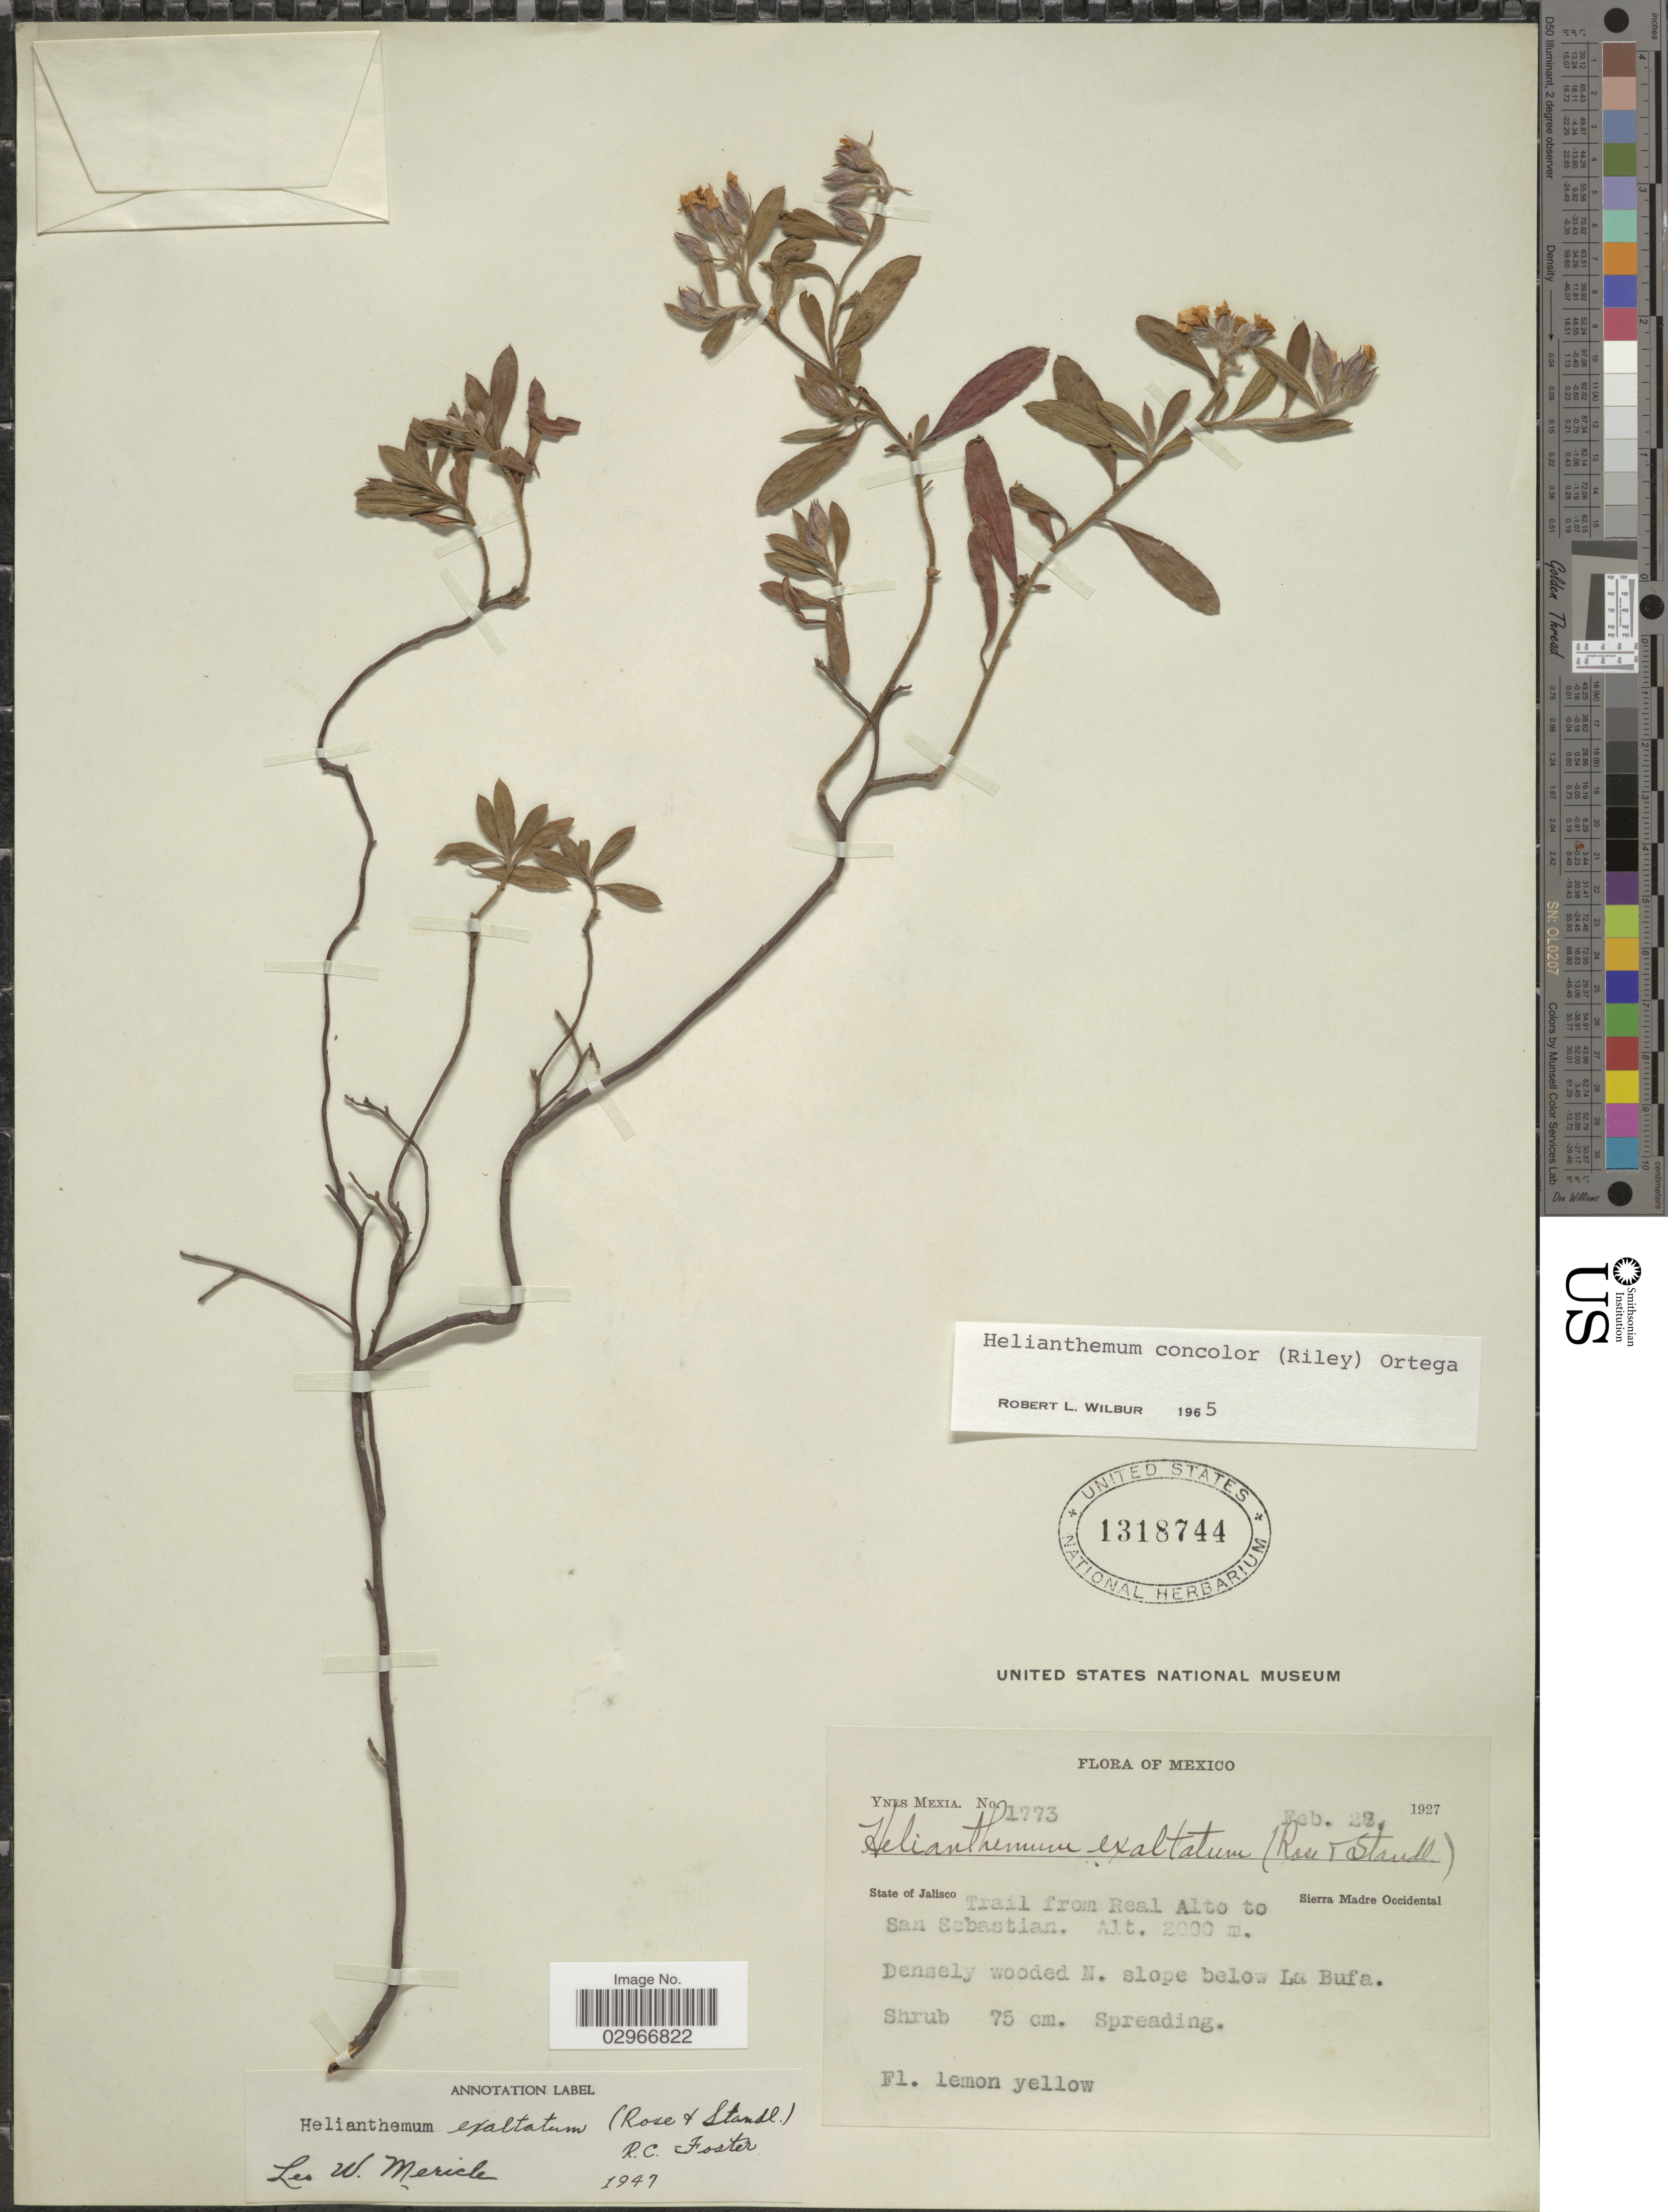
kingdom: Plantae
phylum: Tracheophyta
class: Magnoliopsida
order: Malvales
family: Cistaceae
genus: Helianthemum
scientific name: Helianthemum concolor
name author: (Riley) J.G. Ortega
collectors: Y. Mexia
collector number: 1773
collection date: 1927-02-27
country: Mexico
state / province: Jalisco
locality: Trail from Real Alto to San Sebastian. Sierra Madre Occidental.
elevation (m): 2000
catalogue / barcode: US 1318744